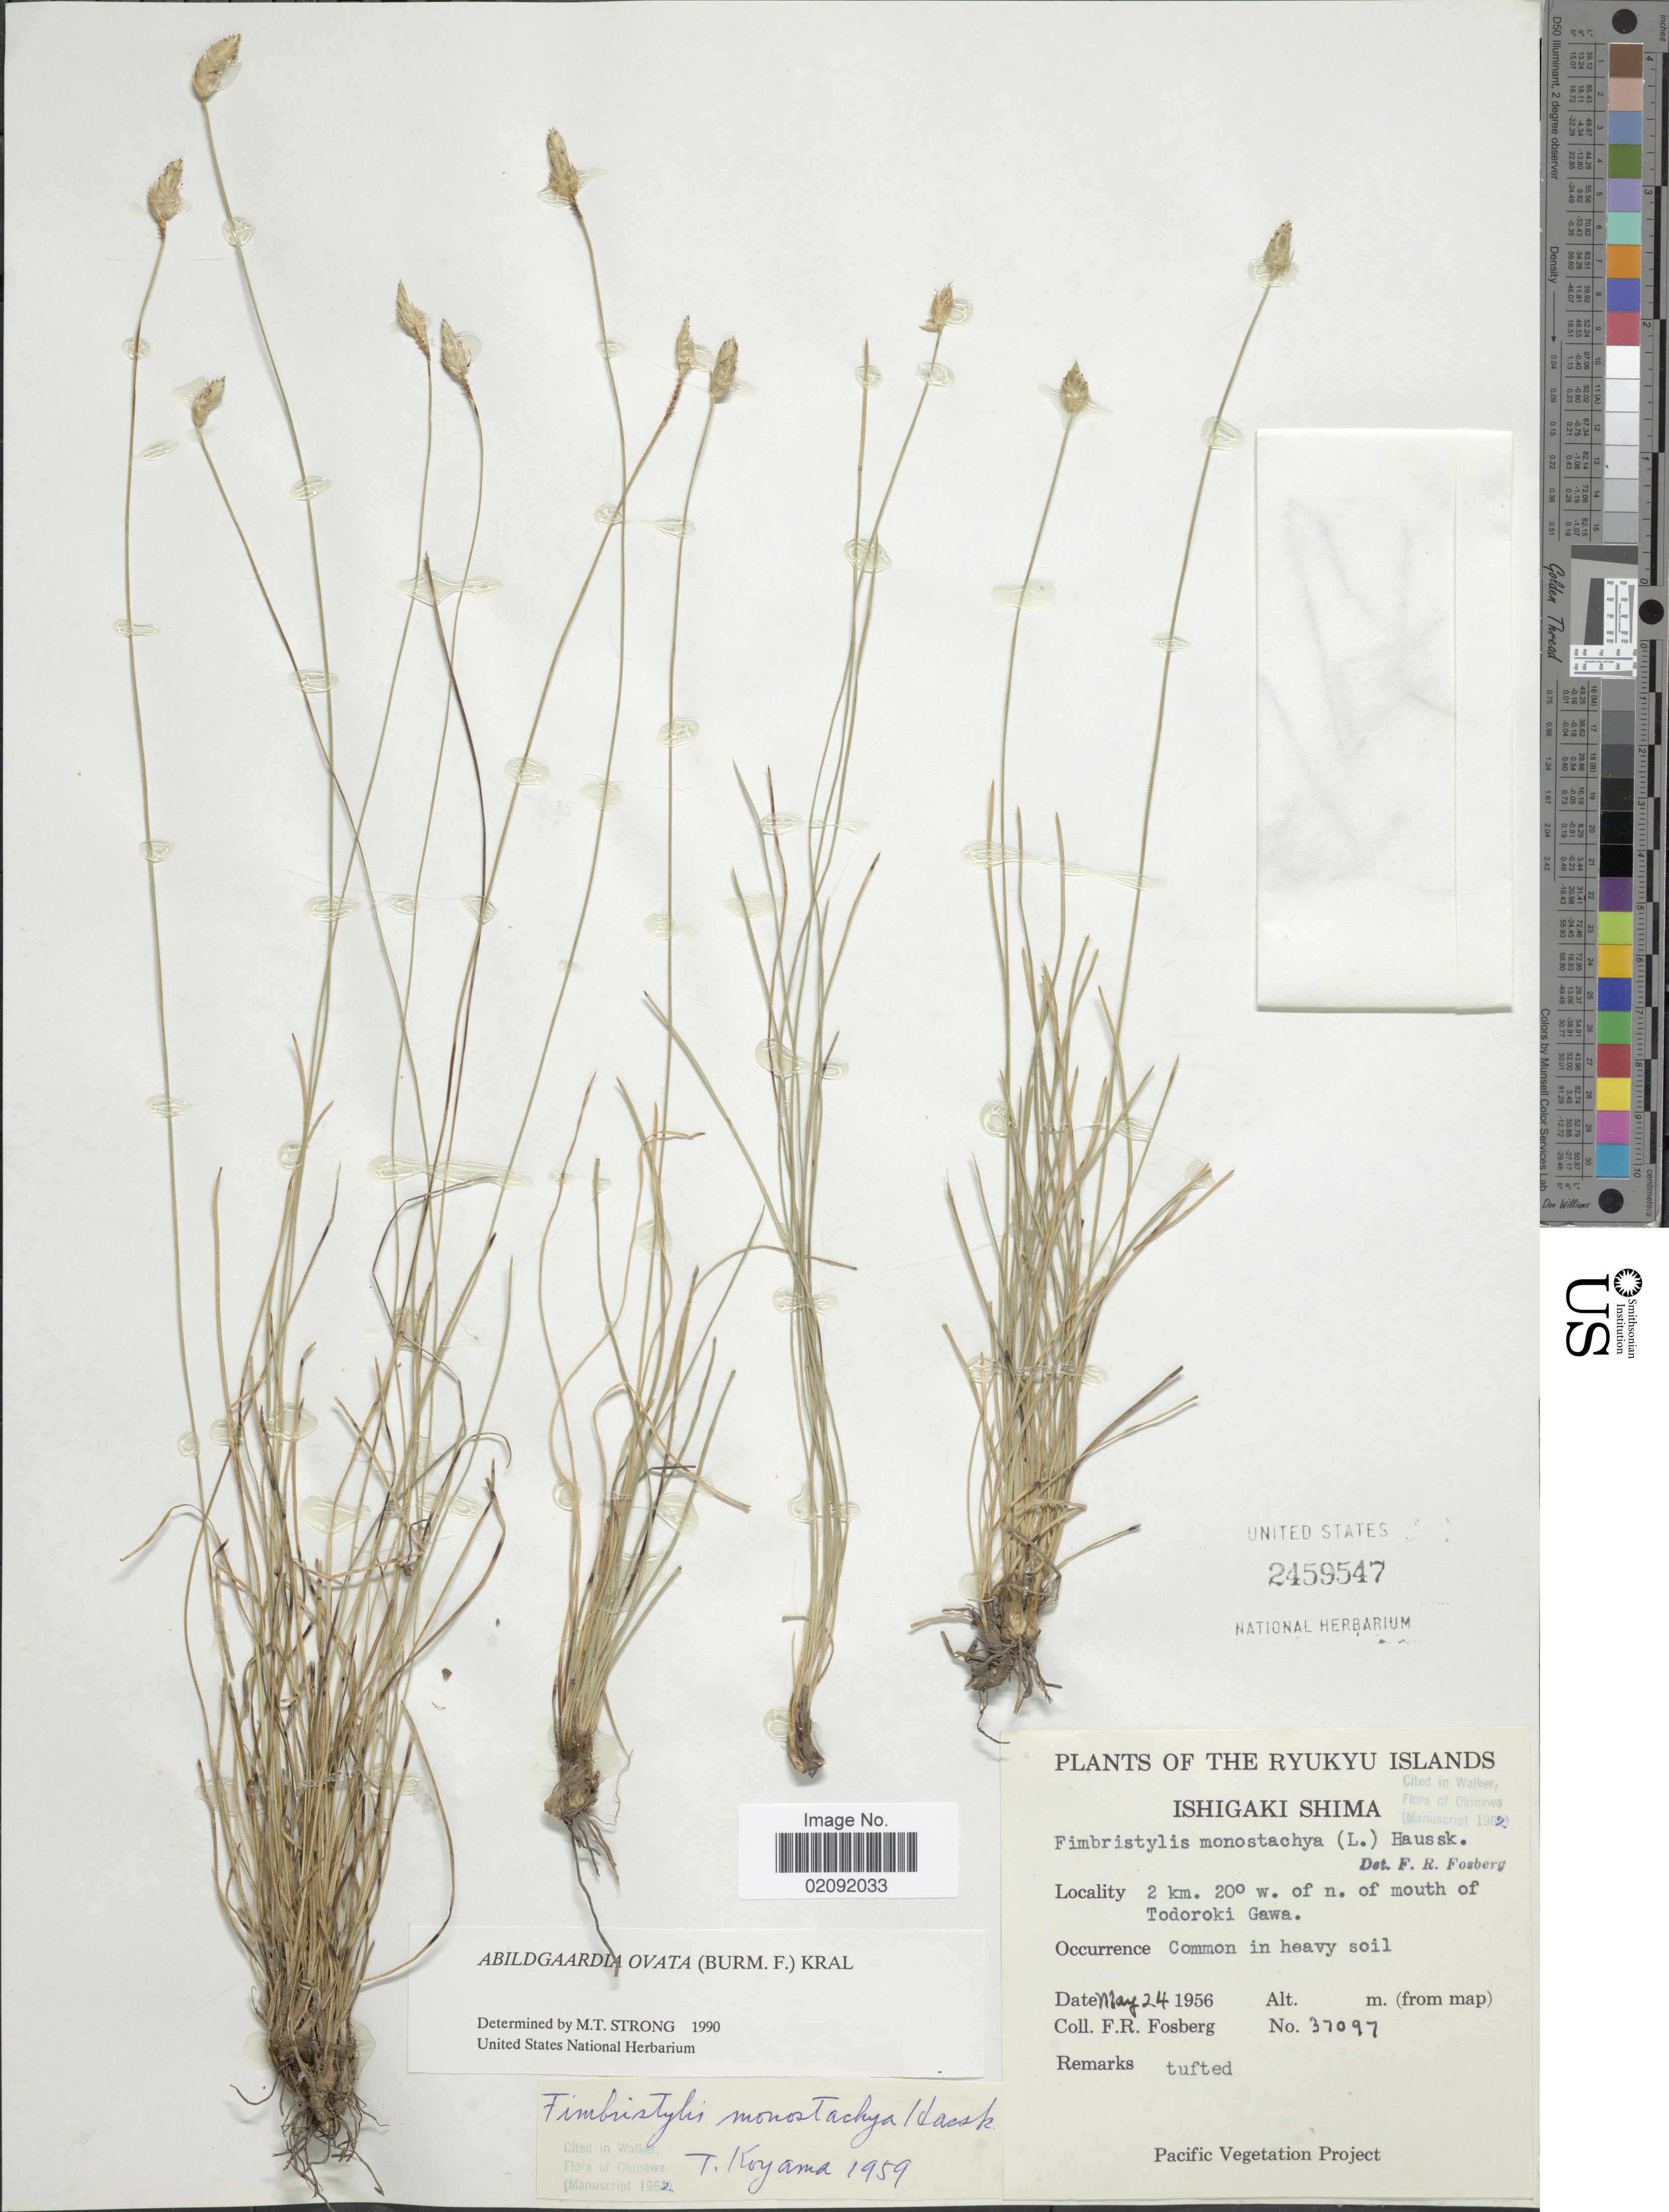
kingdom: Plantae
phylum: Tracheophyta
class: Liliopsida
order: Poales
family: Cyperaceae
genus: Abildgaardia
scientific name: Abildgaardia ovata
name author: (Burm. f.) Kral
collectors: F. R. Fosberg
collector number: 37097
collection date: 1956-05-24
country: Japan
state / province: Okinawa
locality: The Ryukyu Islands, Ishigaki Shima, 2 km. 20 degrees w. of n. of mouth of Todoroki Gawa.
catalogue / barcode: US 2459547